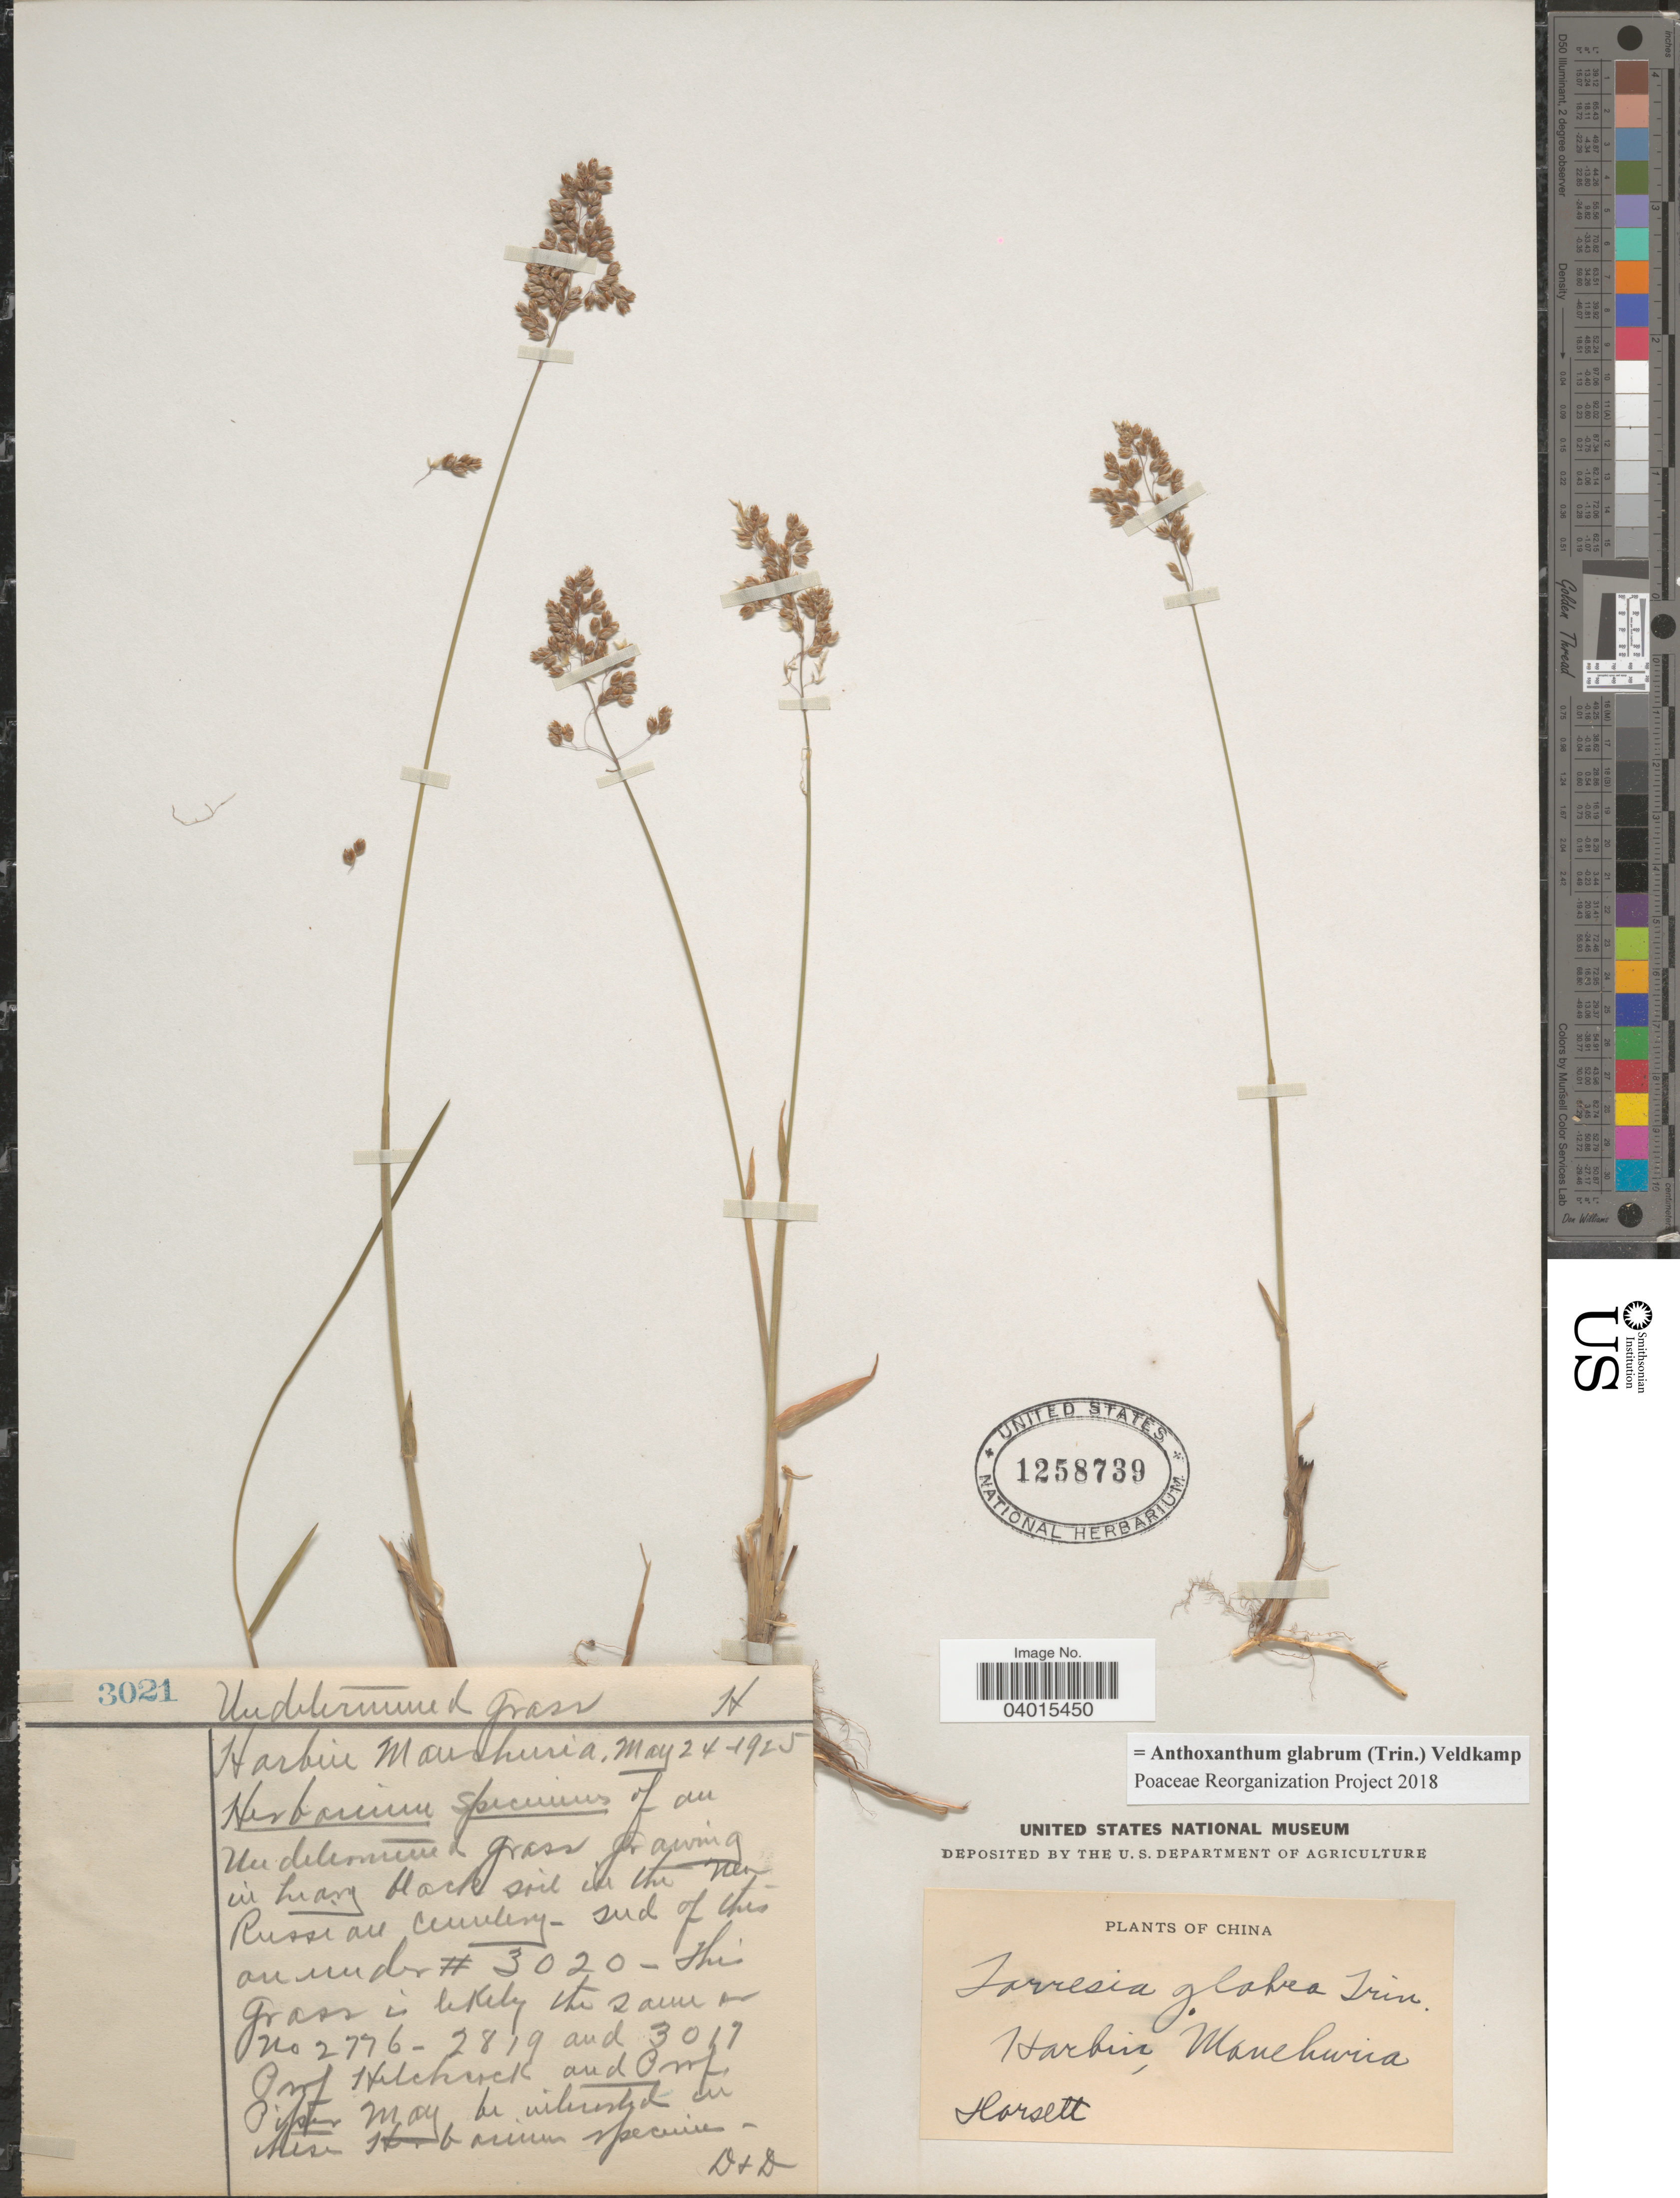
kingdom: Plantae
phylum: Tracheophyta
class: Liliopsida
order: Poales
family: Poaceae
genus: Anthoxanthum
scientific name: Anthoxanthum glabrum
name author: (Trin.) Veldkamp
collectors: -. Horsett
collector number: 3021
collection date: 1925-05-24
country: China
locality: Harbin, Manchuria.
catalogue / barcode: US 1258739